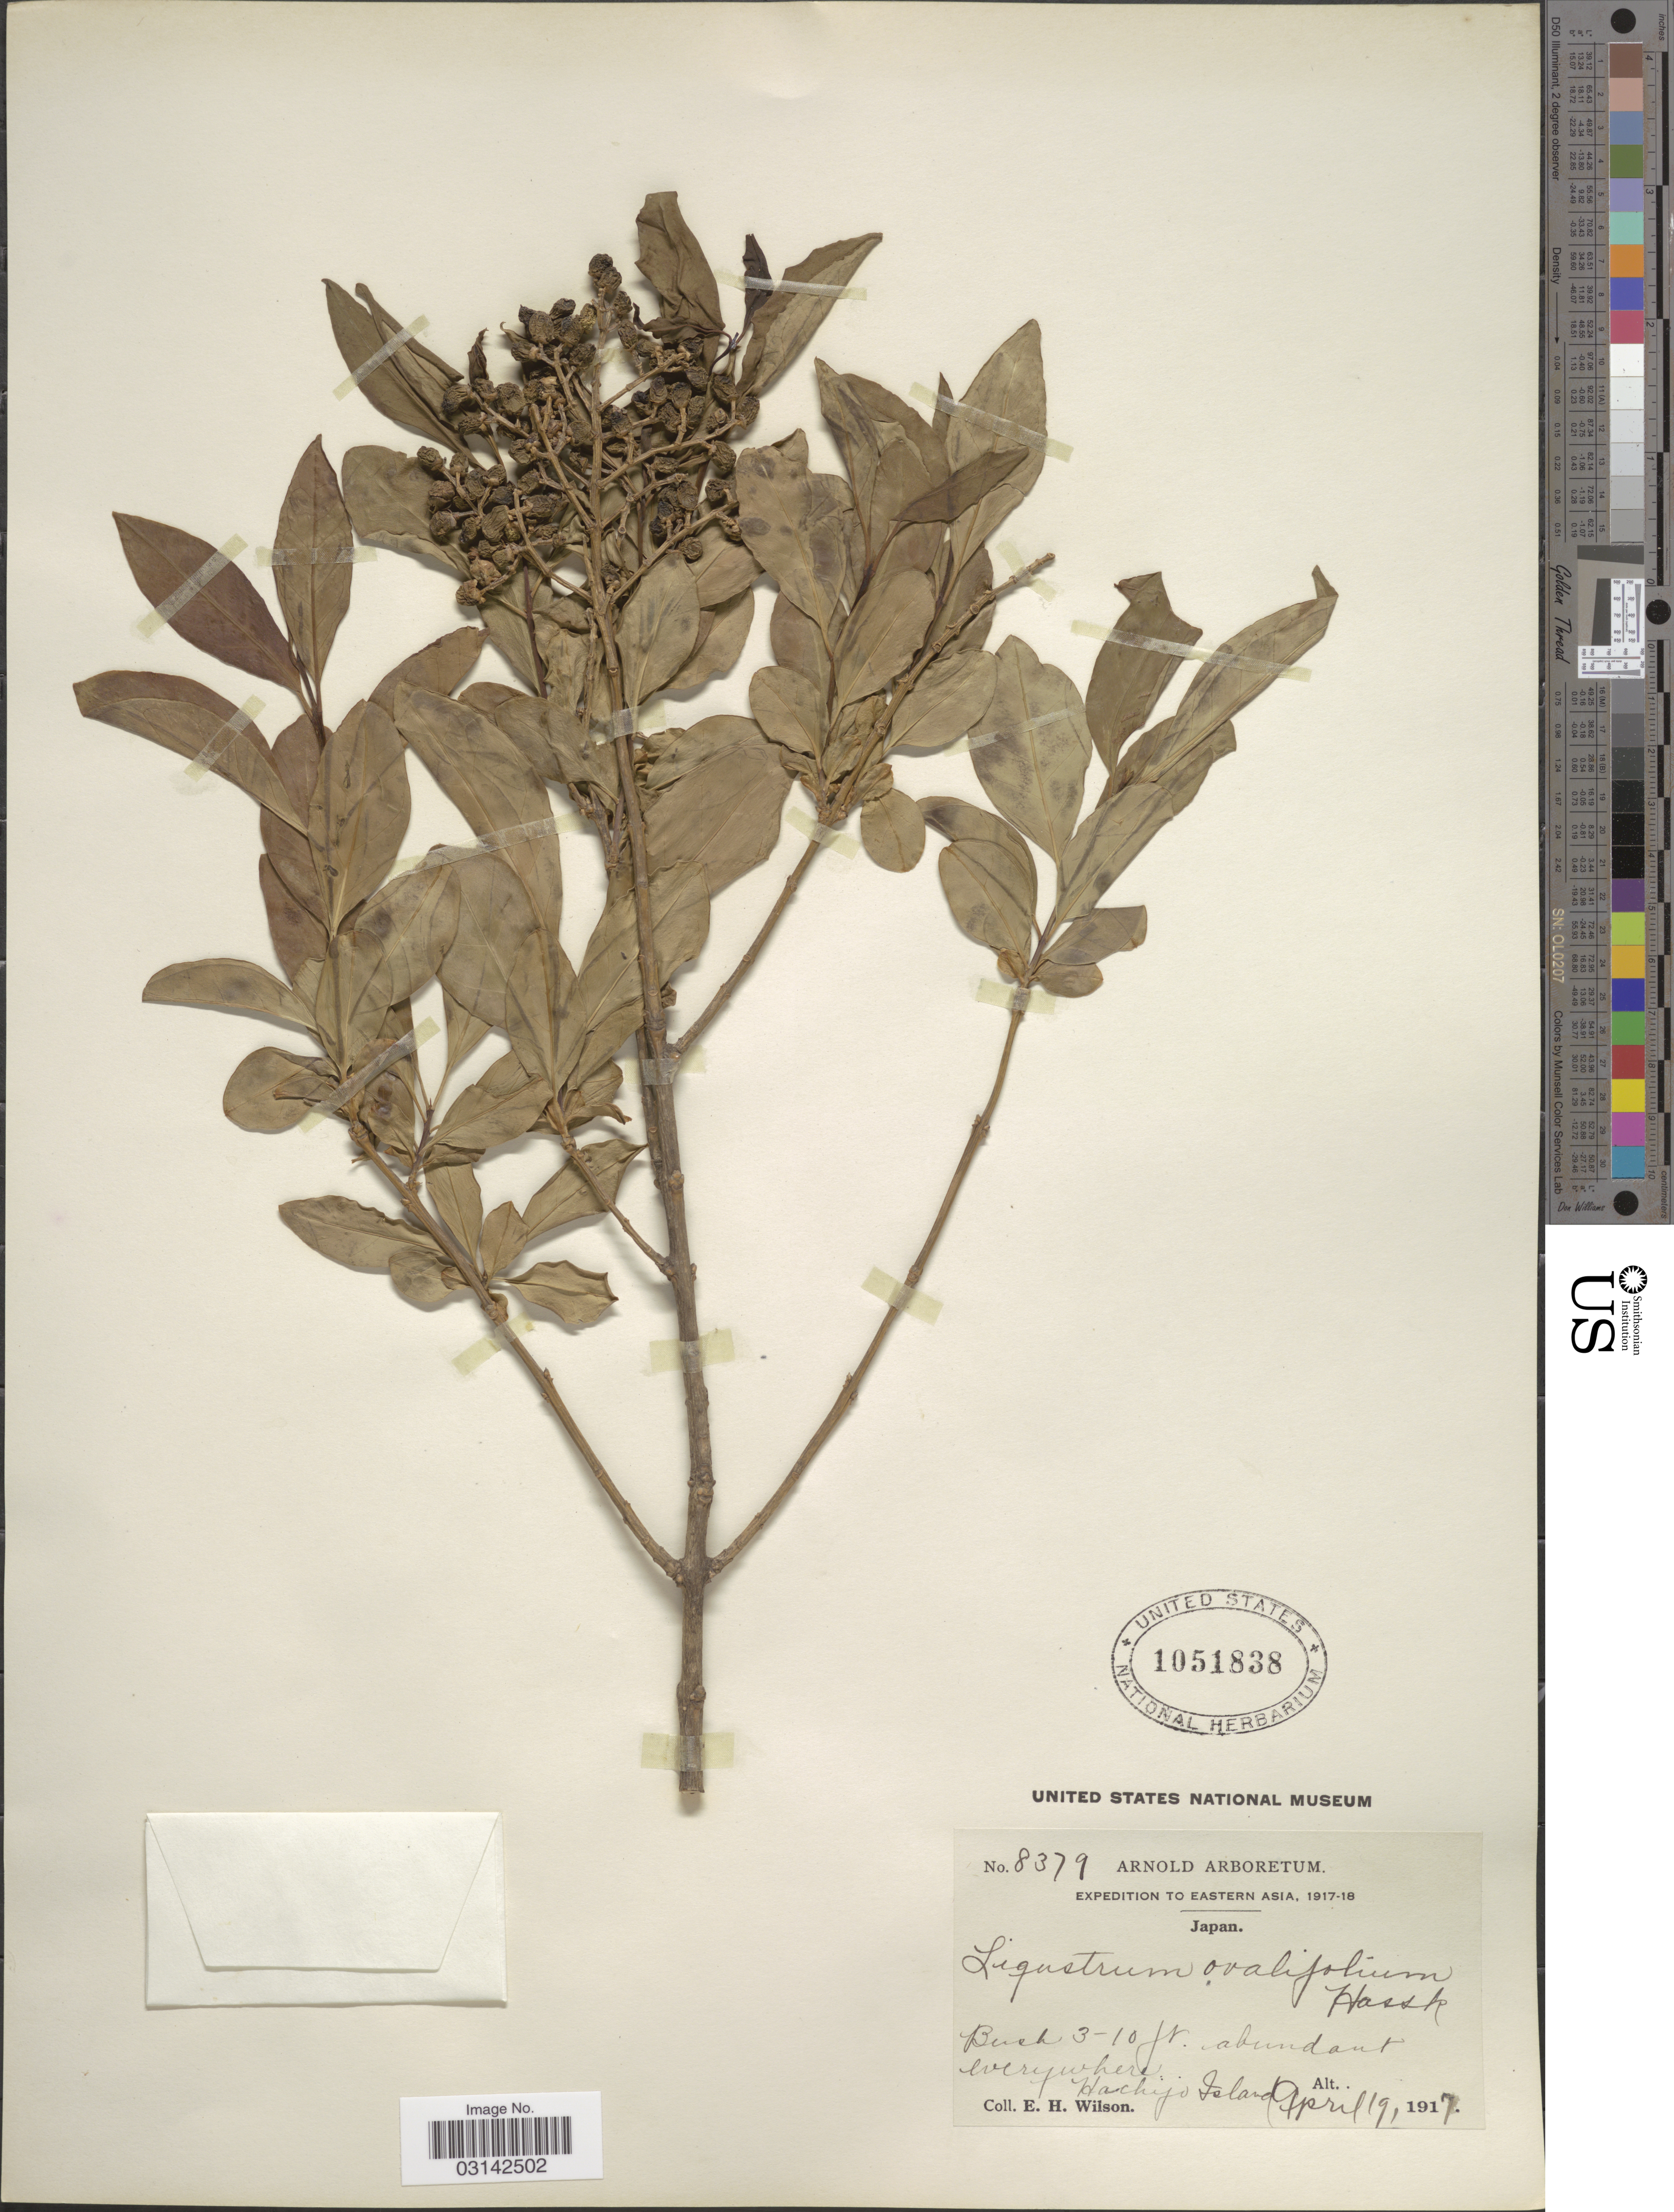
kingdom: Plantae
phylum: Tracheophyta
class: Magnoliopsida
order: Lamiales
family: Oleaceae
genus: Ligustrum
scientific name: Ligustrum ovalifolium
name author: Hassk.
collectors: E. Wilson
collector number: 8379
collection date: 1917-04-19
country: Japan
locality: Eastern Asia, Hachijo Island.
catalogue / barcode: US 1051838